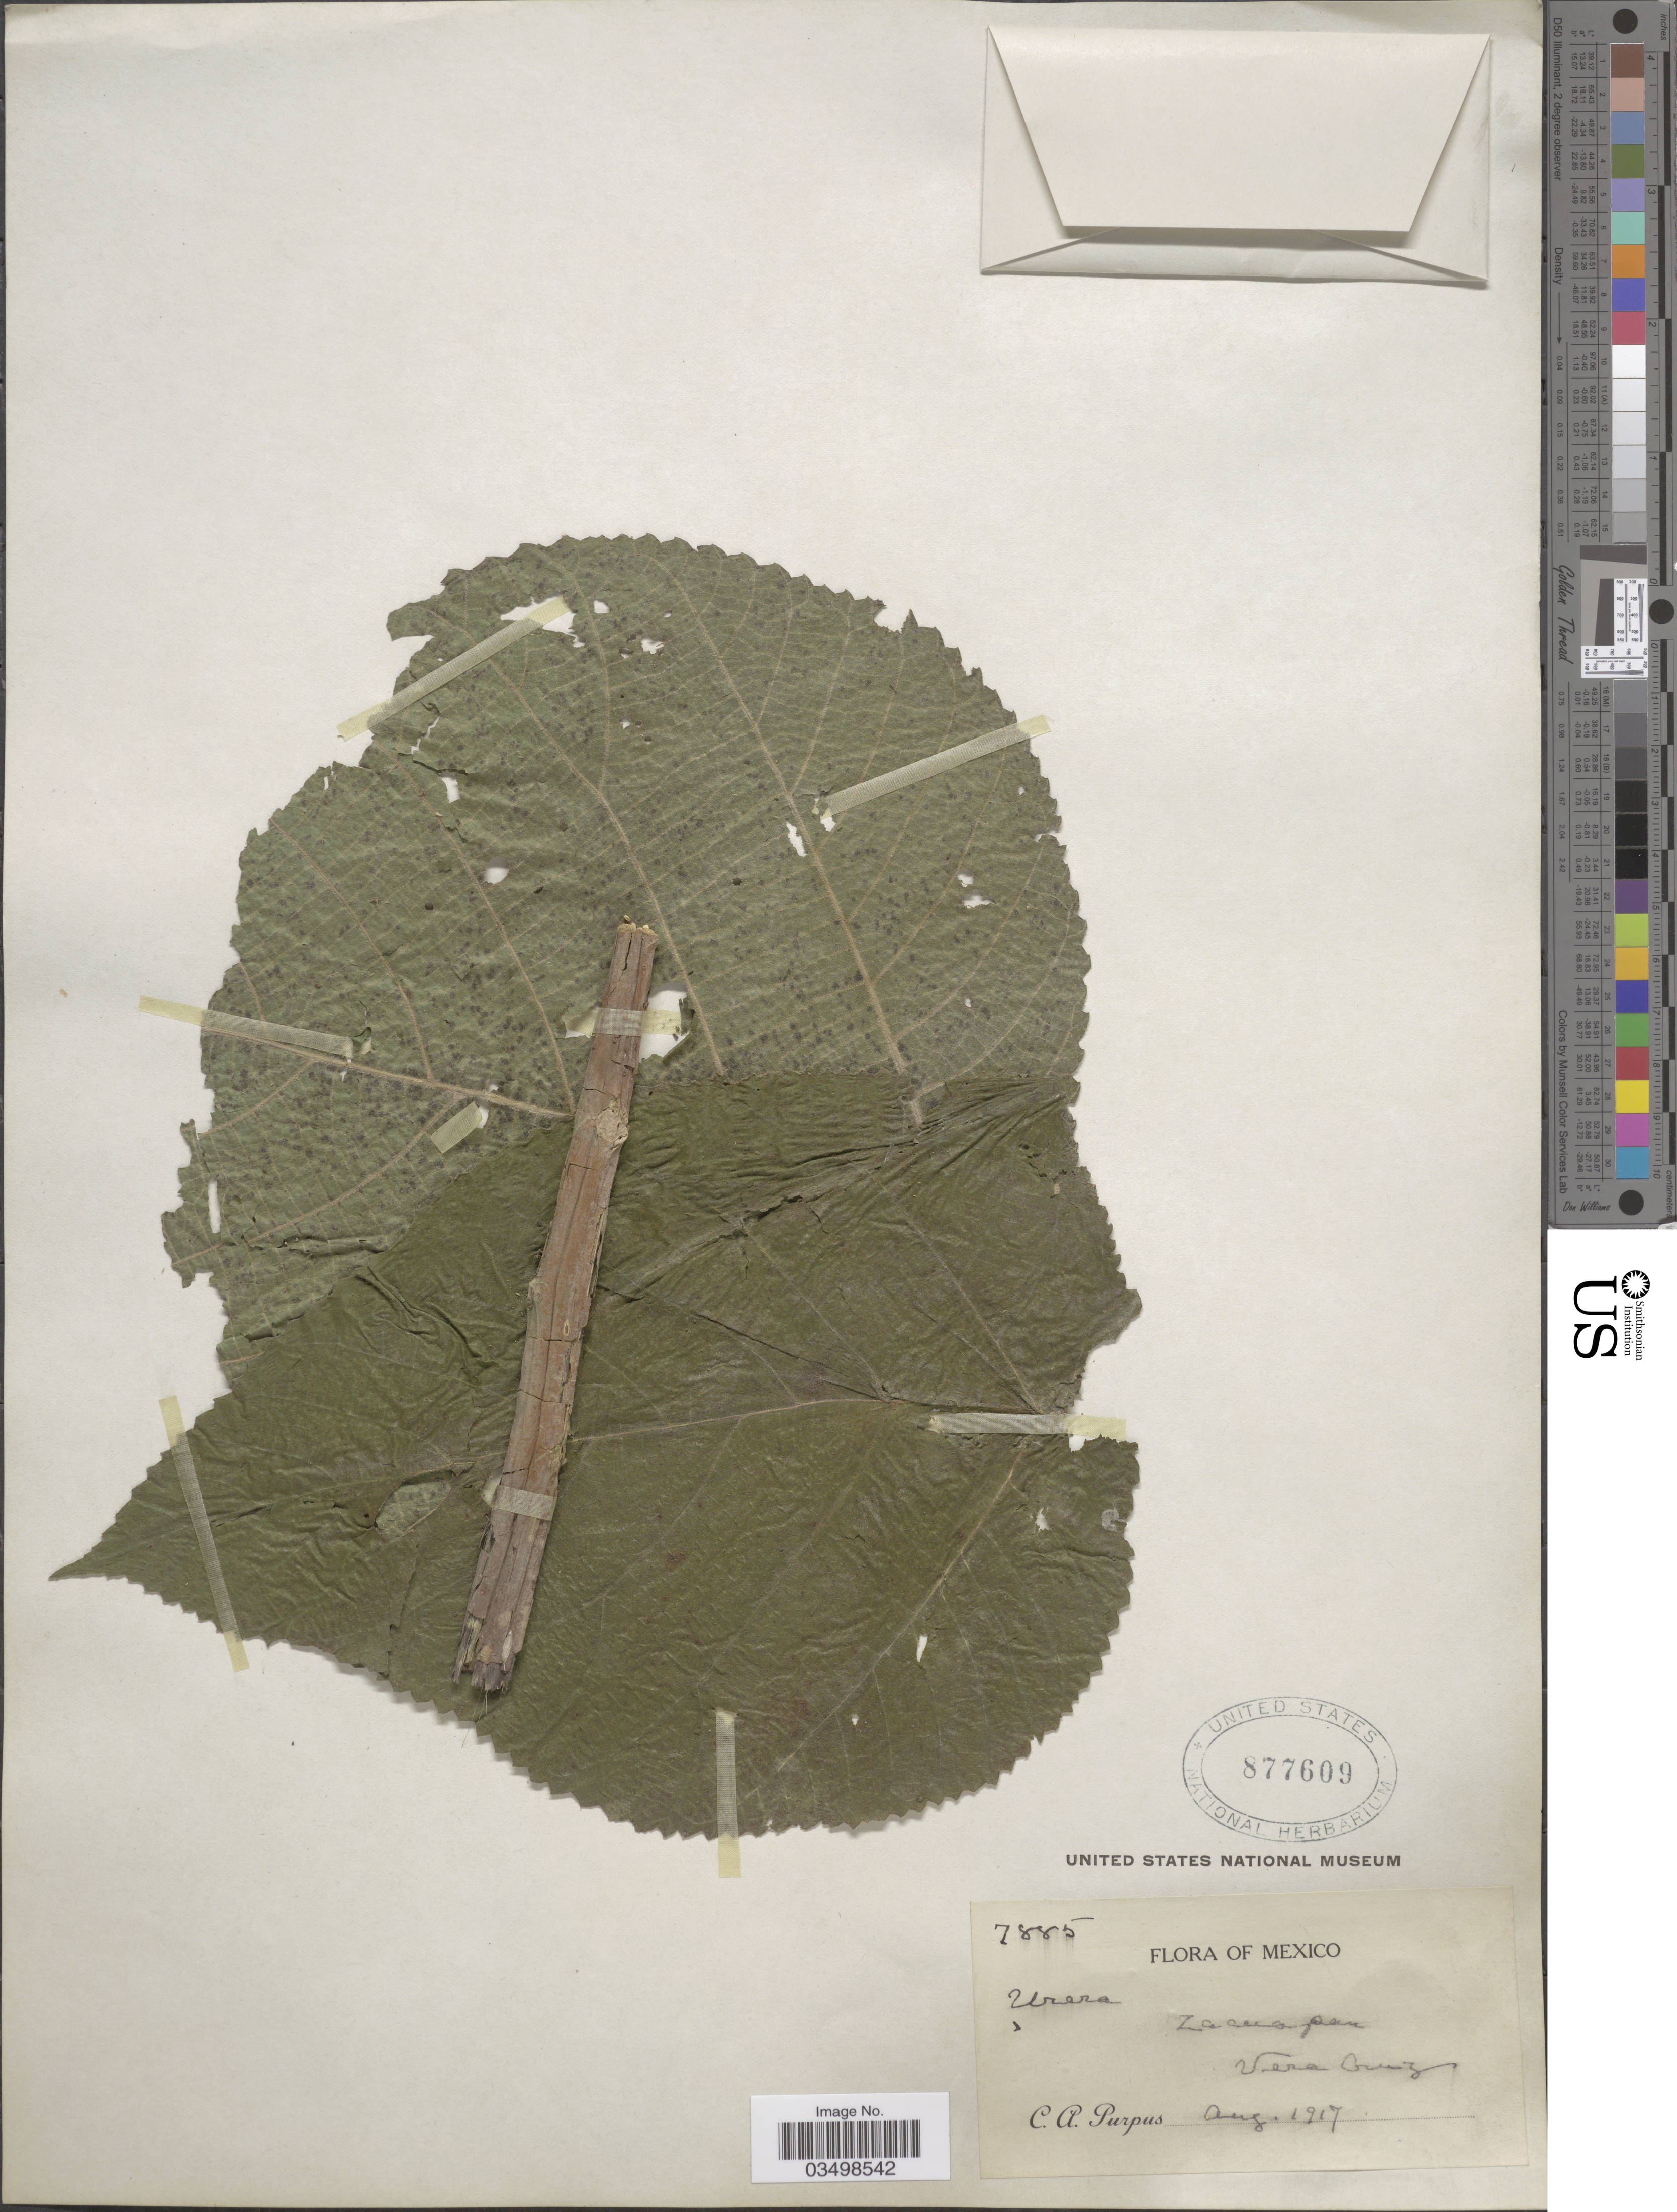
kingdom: Plantae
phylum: Tracheophyta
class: Magnoliopsida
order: Rosales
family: Urticaceae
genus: Urera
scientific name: Urera caracasana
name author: (Jacq.) Gaudich. ex Griseb.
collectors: C. A. Purpus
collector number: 7885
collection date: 1917-08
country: Mexico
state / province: Veracruz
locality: Zacuapan, Vera Cruz.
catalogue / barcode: US 877609